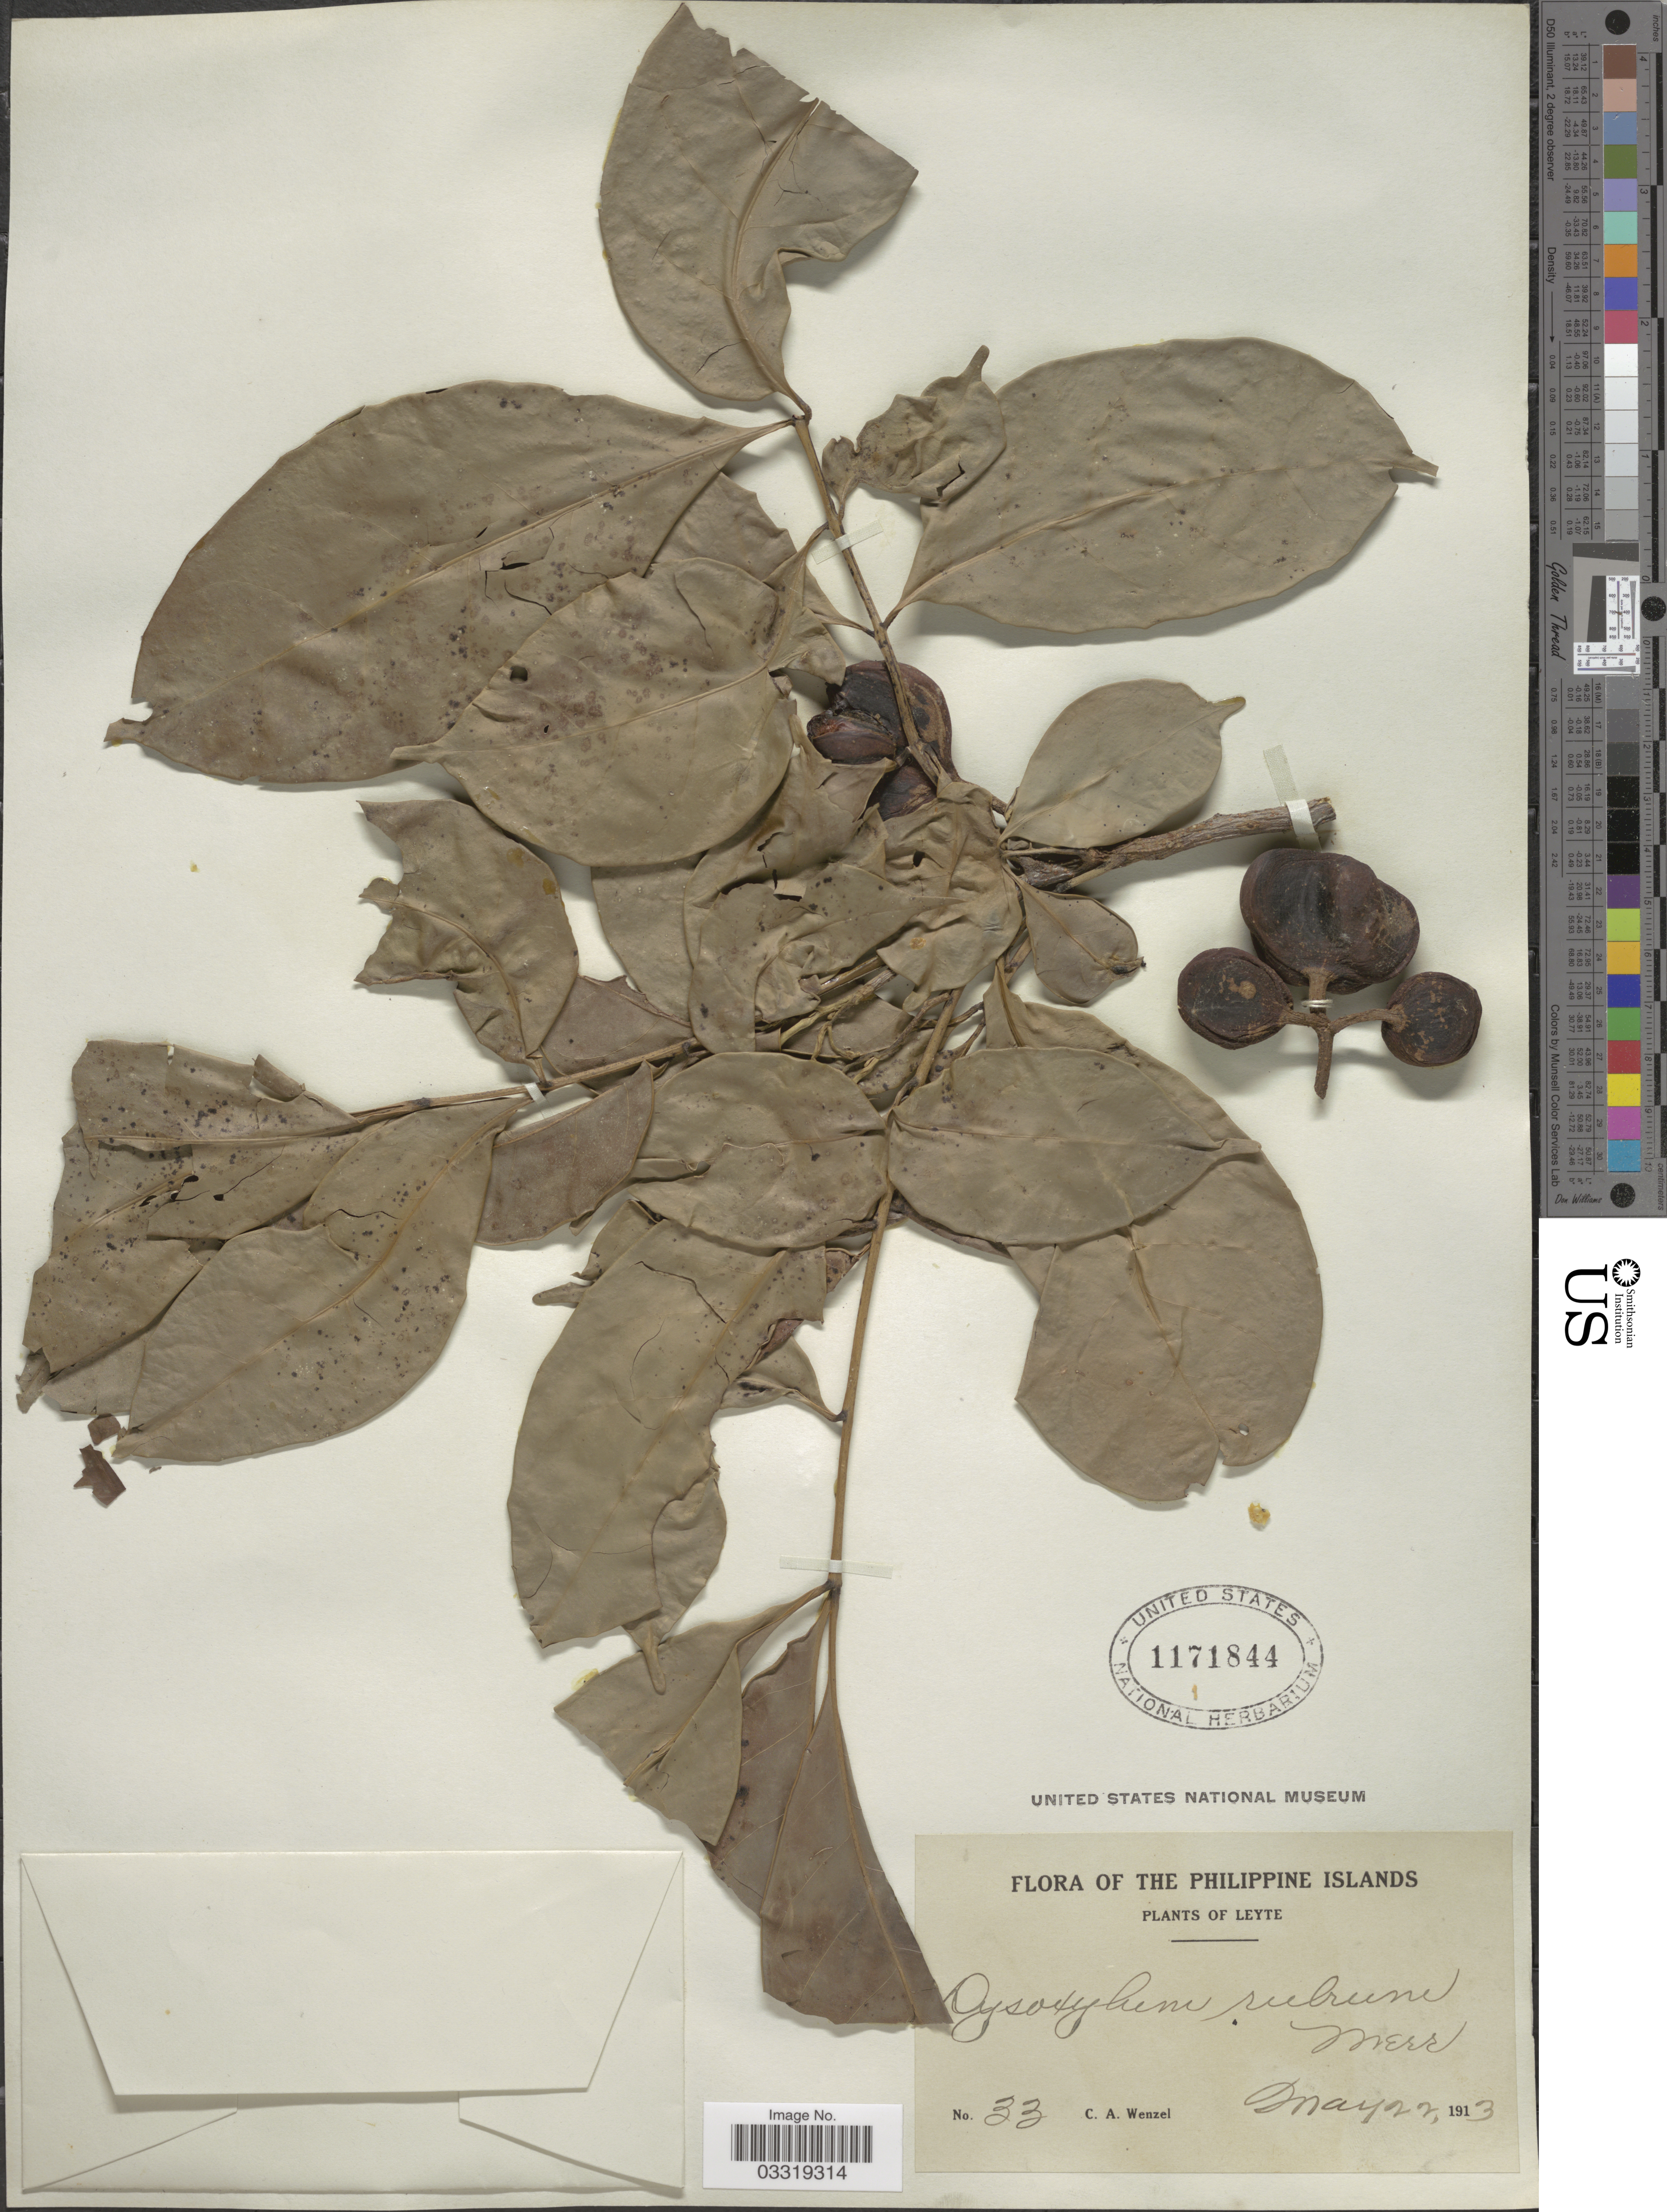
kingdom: Plantae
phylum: Tracheophyta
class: Magnoliopsida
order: Sapindales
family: Meliaceae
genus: Goniocheton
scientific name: Goniocheton arborescens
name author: Blume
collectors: C. Wenzel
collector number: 33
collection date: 1913-05-22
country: Philippines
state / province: Eastern Visayas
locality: Leyte.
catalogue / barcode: US 1171844